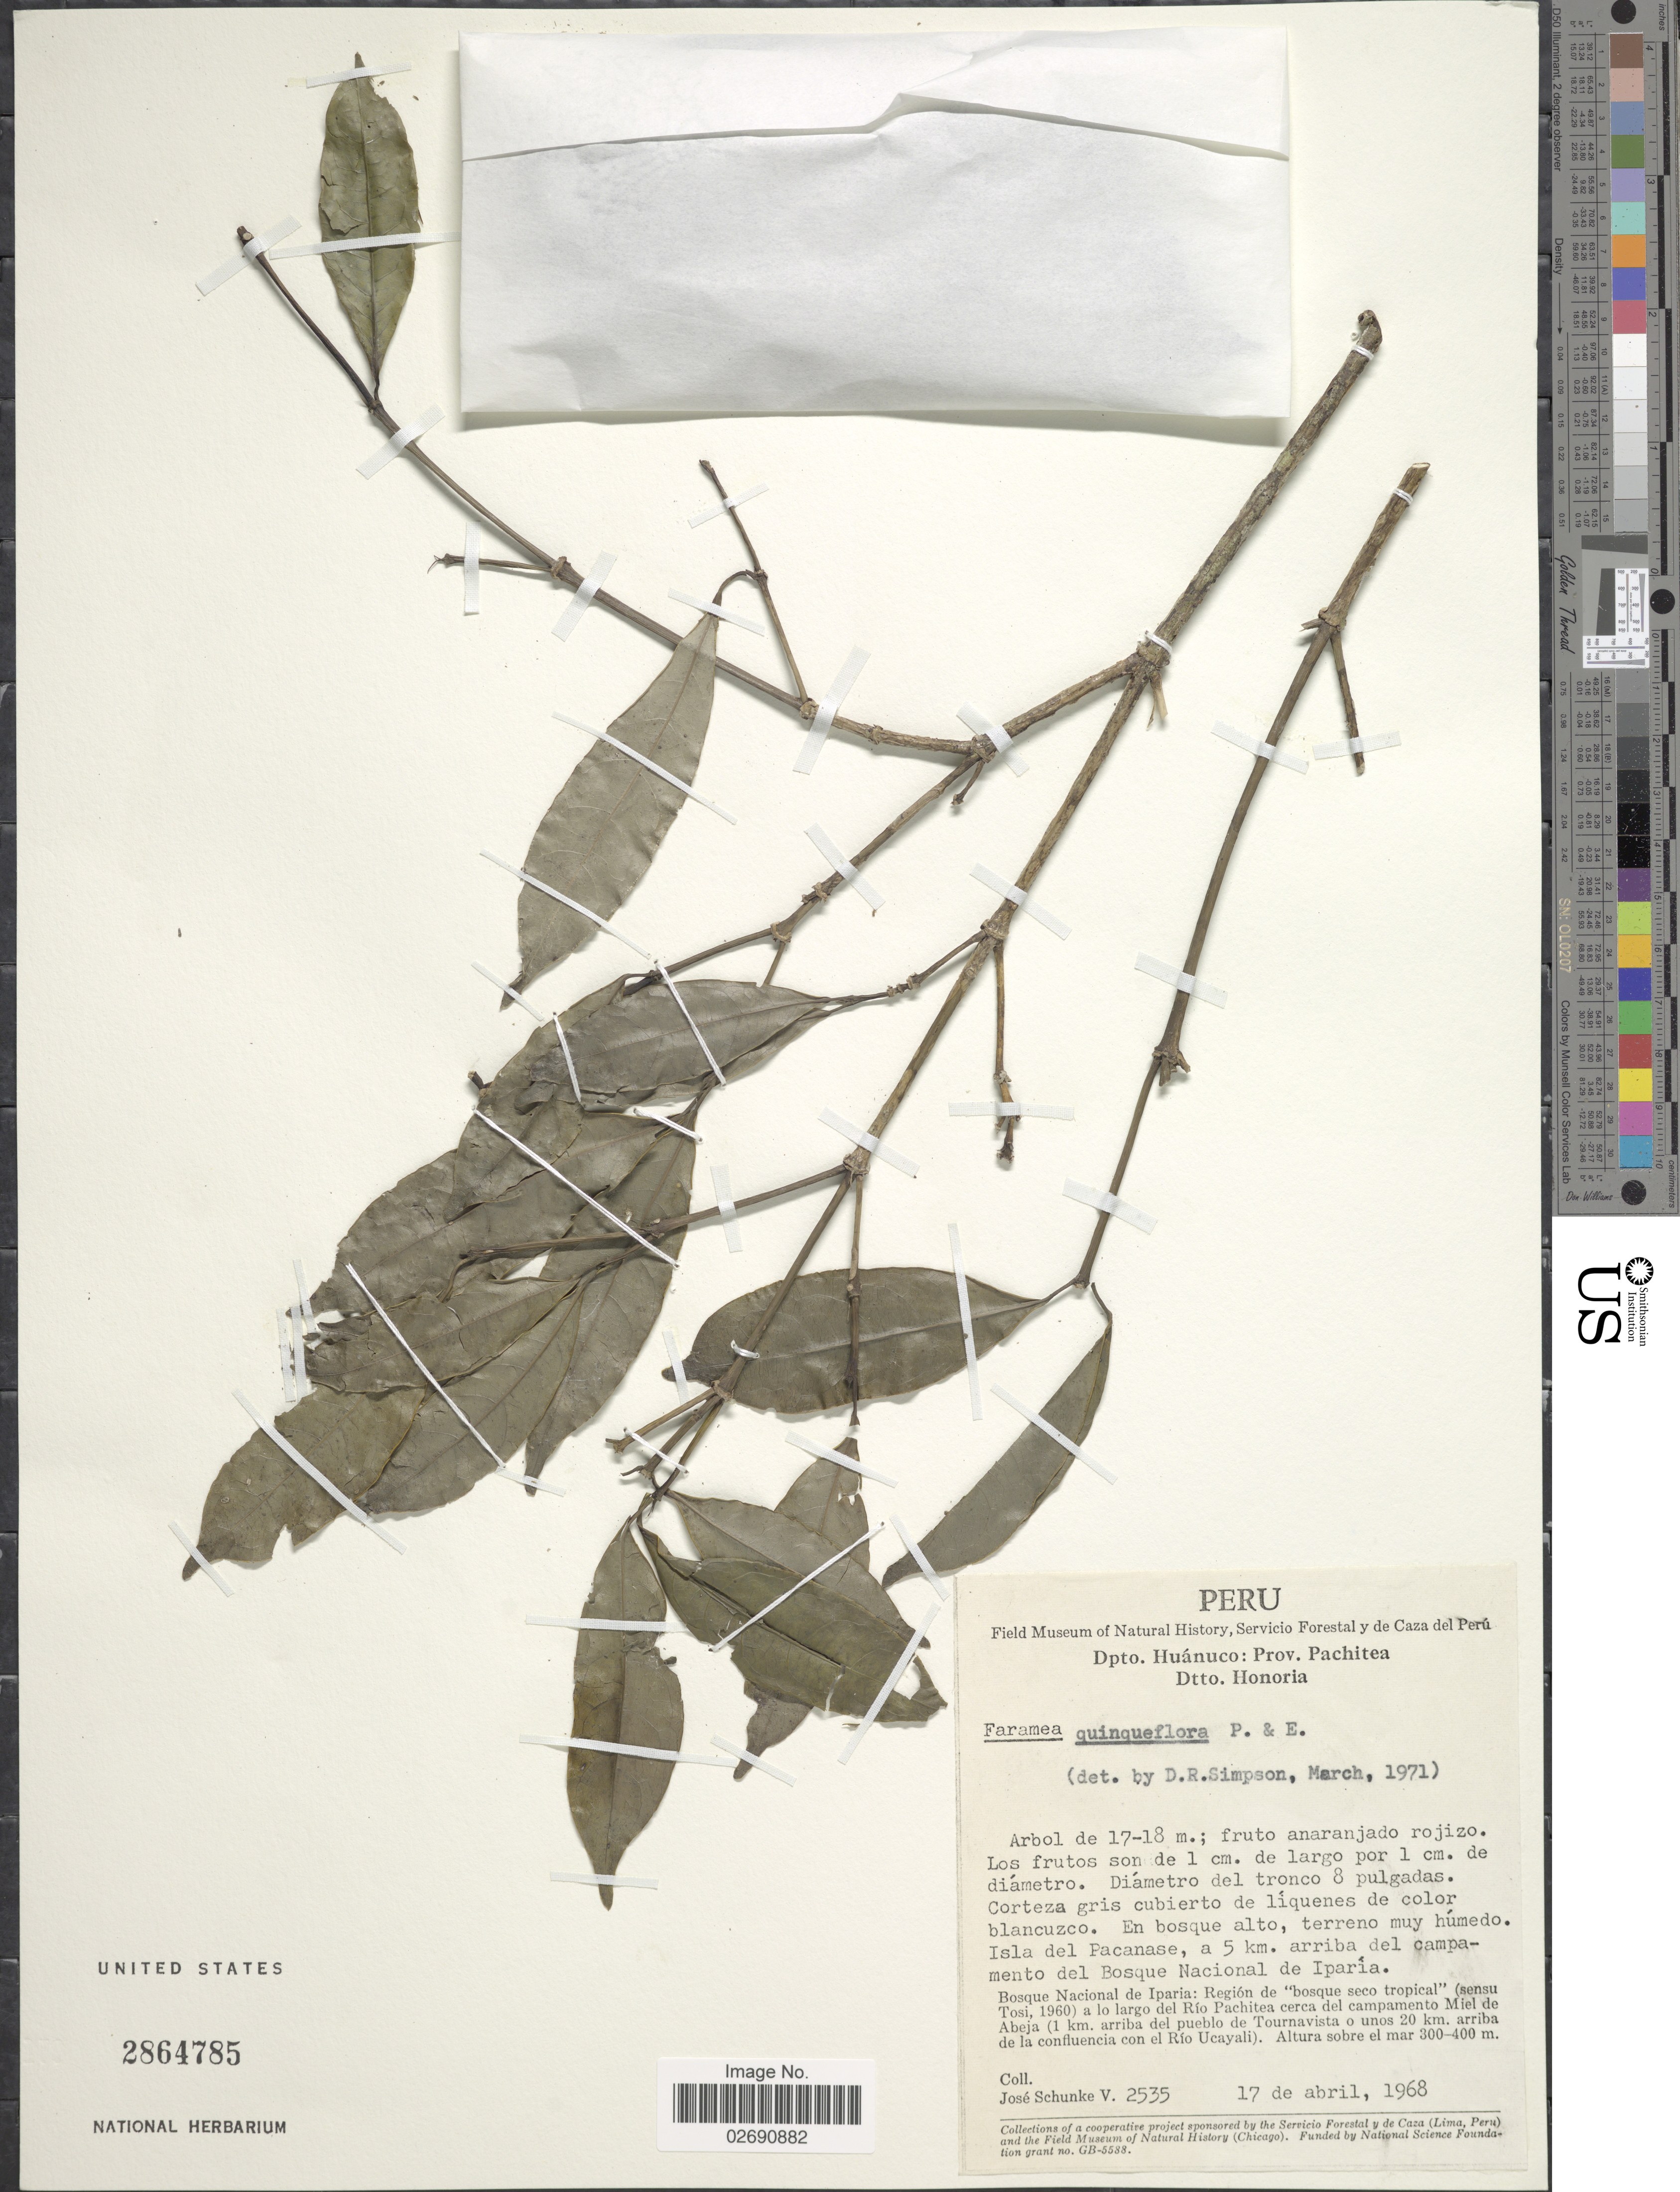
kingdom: Plantae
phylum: Tracheophyta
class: Magnoliopsida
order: Gentianales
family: Rubiaceae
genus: Faramea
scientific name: Faramea quinqueflora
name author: Poepp. & Endl.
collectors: J. Schunke Vigo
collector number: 2535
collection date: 1968-04-17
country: Peru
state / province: Huánuco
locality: Prov. Pachitea. dtto. Honoria. Isla del Pacanase, a 5 km. arriba del campamento del Bosque Nacional de Iparia. Bosque Nacional de Iparia: Region de "bosque seco tropical" a lo largo del Rio Pachitea cerca del campamento Miel de Abeja (1 km. arriba del pueblo de Tournavista o unos 20 km. arriba de la confluencia con el Rio Ucayali)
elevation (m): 300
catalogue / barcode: US 2864785